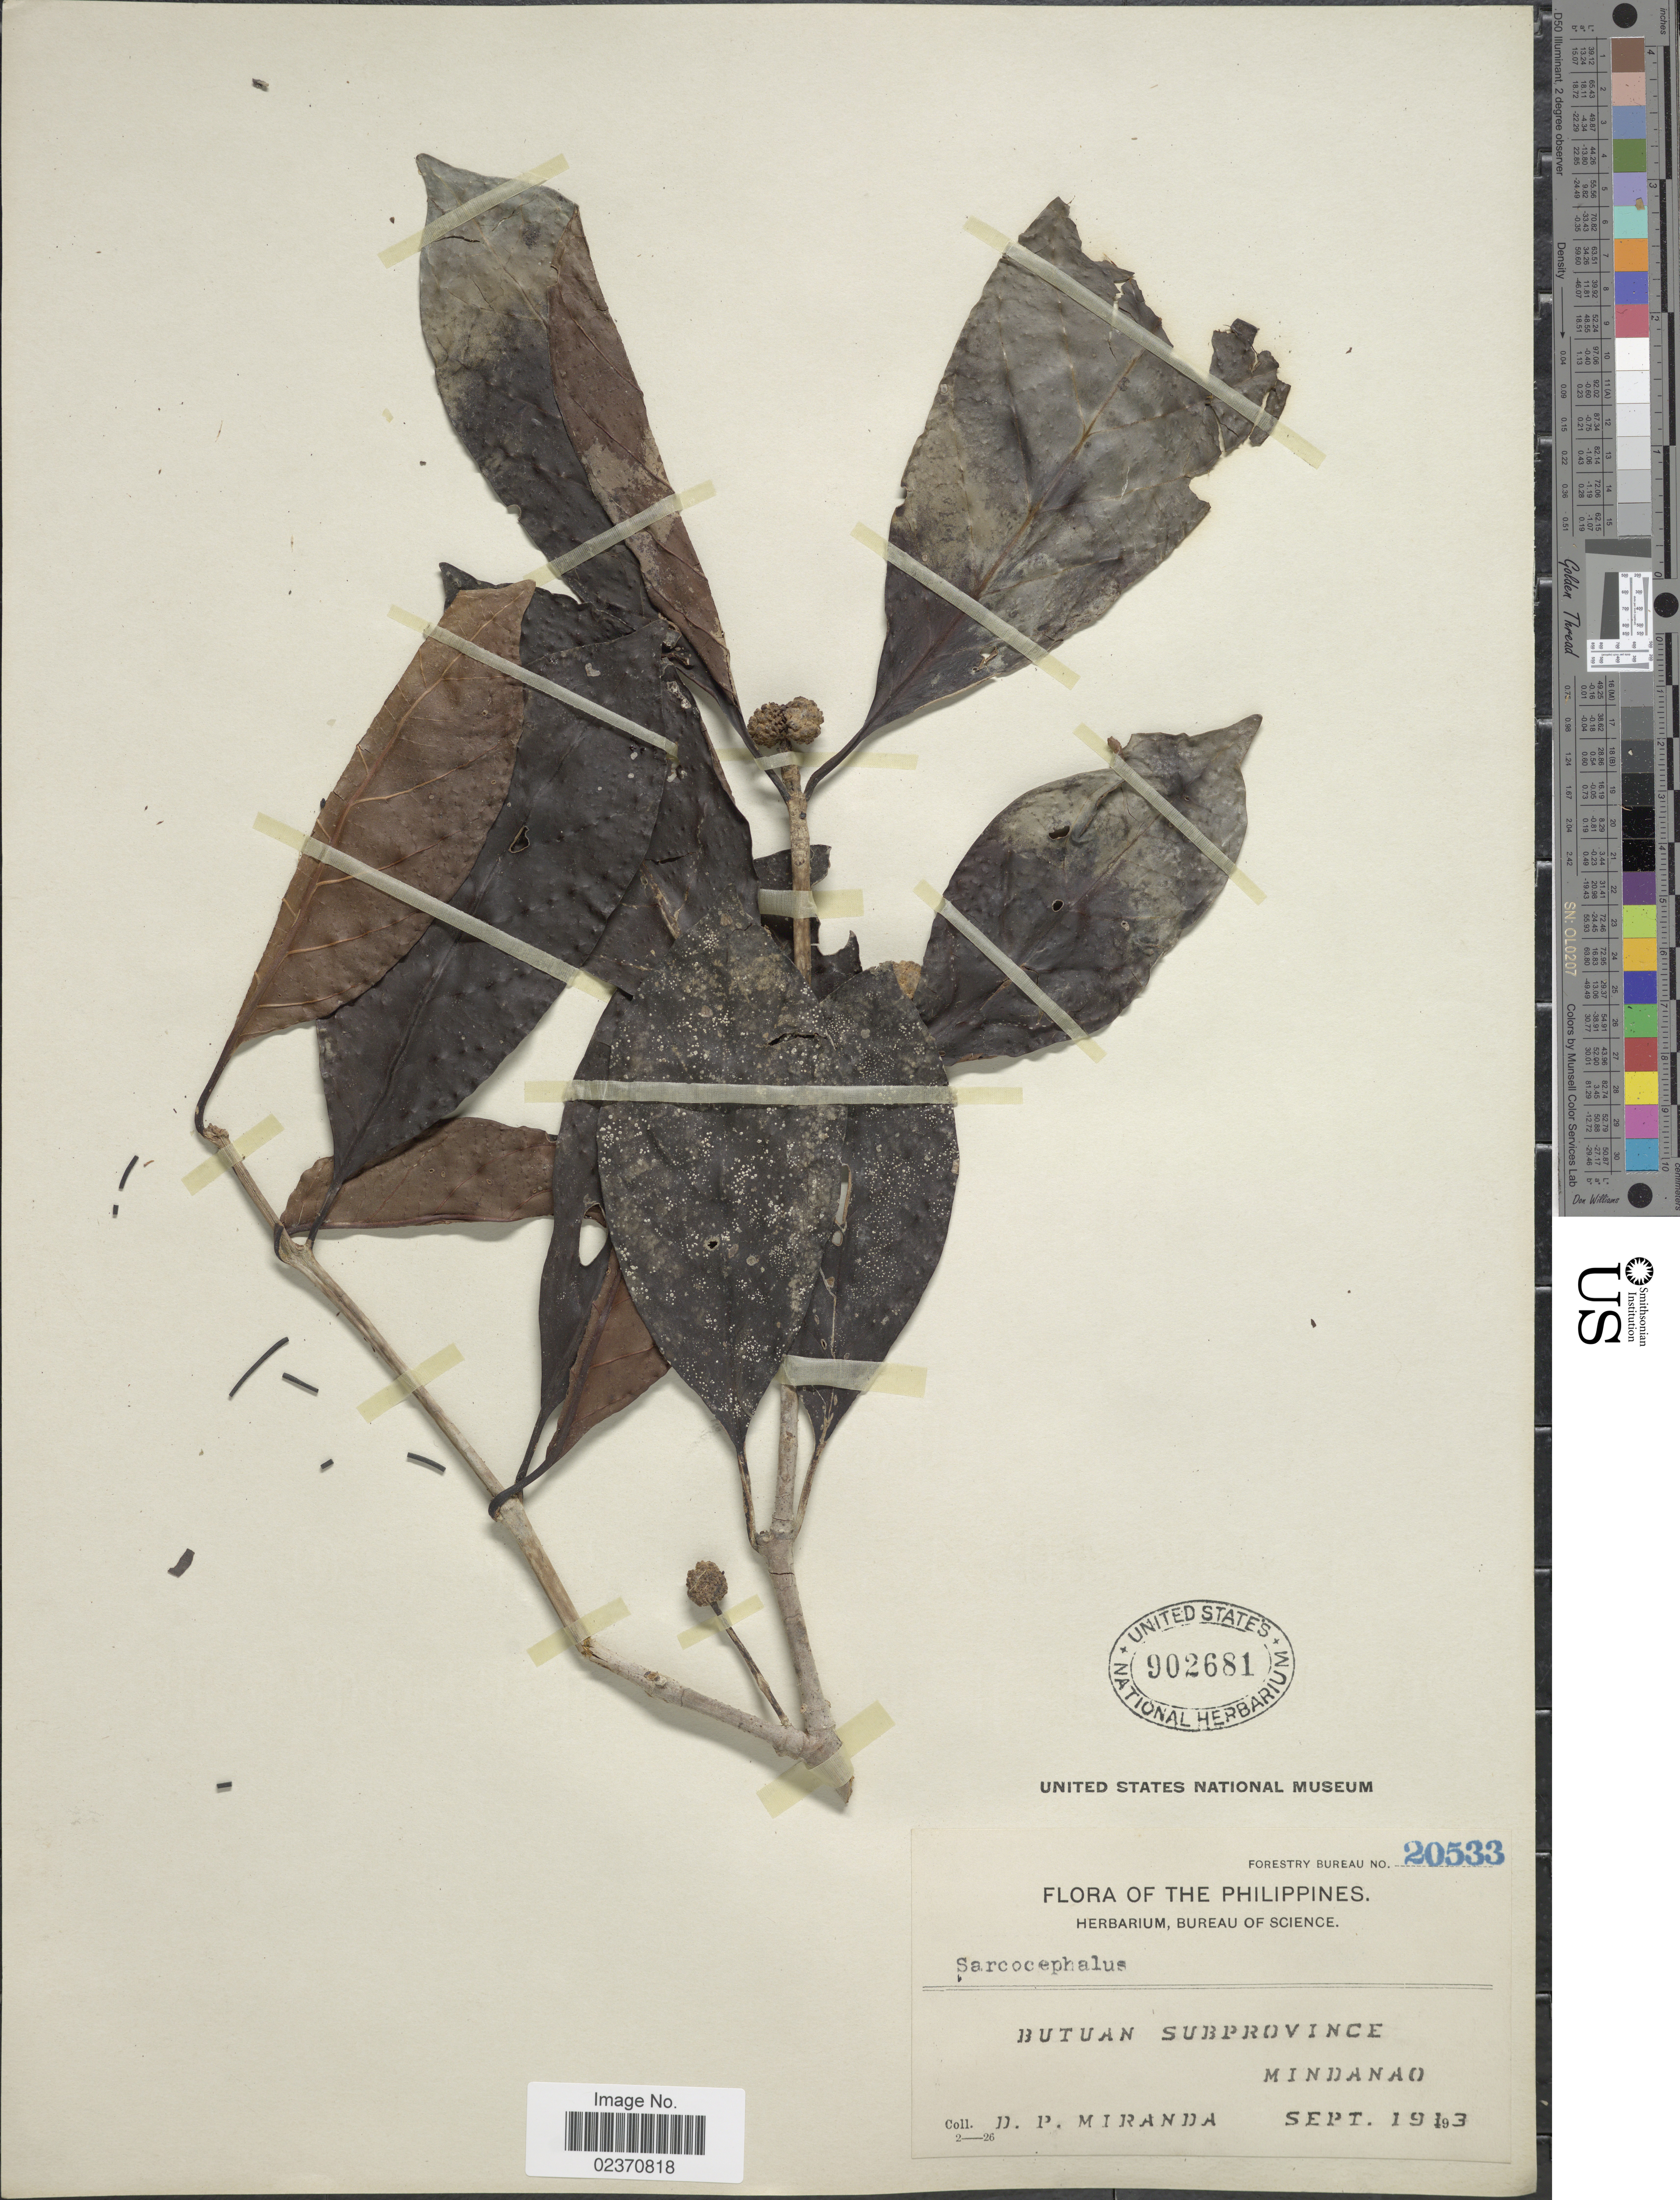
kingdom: Plantae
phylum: Tracheophyta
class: Magnoliopsida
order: Gentianales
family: Rubiaceae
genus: Nauclea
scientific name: Nauclea sp.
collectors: D. P. Miranda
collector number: Forestry Bureau 20533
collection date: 1913-09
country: Philippines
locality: Butuan Subprovince, Mindanao.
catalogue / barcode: US 902681